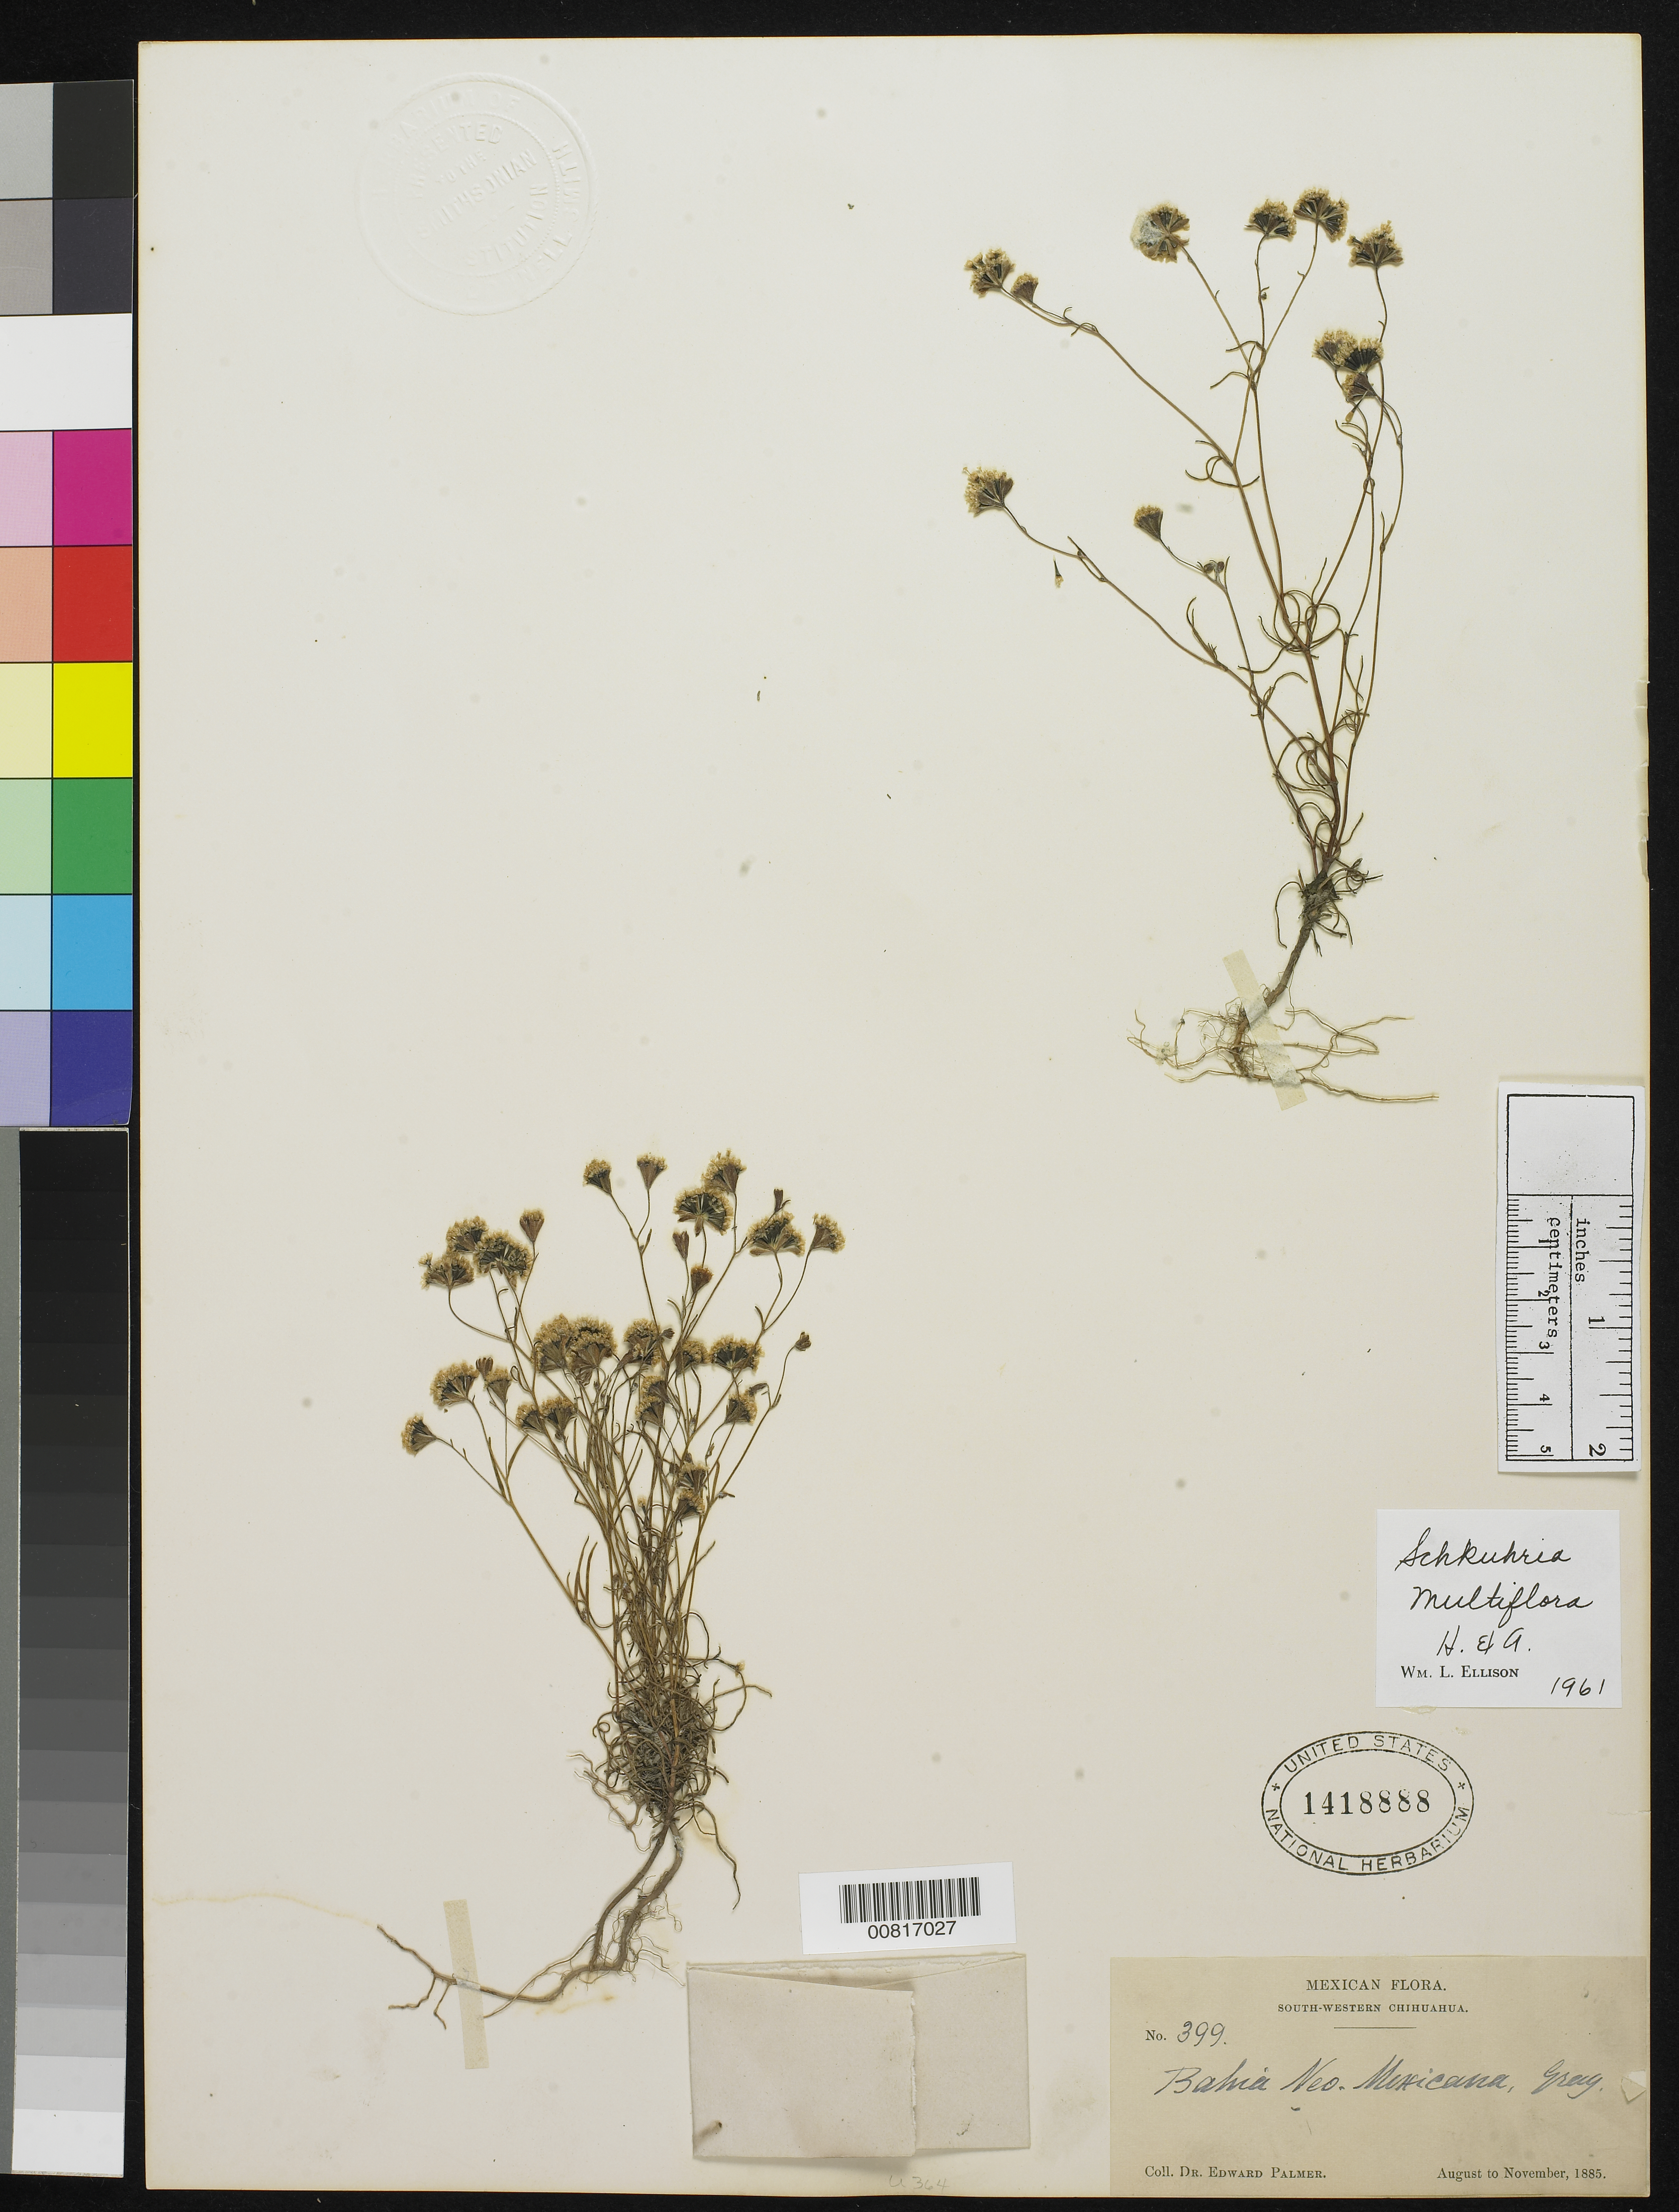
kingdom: Plantae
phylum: Tracheophyta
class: Magnoliopsida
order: Asterales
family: Asteraceae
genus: Schkuhria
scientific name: Schkuhria multiflora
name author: Hook. & Arn.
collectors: E. Palmer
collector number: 399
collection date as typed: Aug 1885 to -- Nov 1885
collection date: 1885-08/1885-11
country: Mexico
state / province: Chihuahua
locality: South-Western Chihuahua.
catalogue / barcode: US 1418888